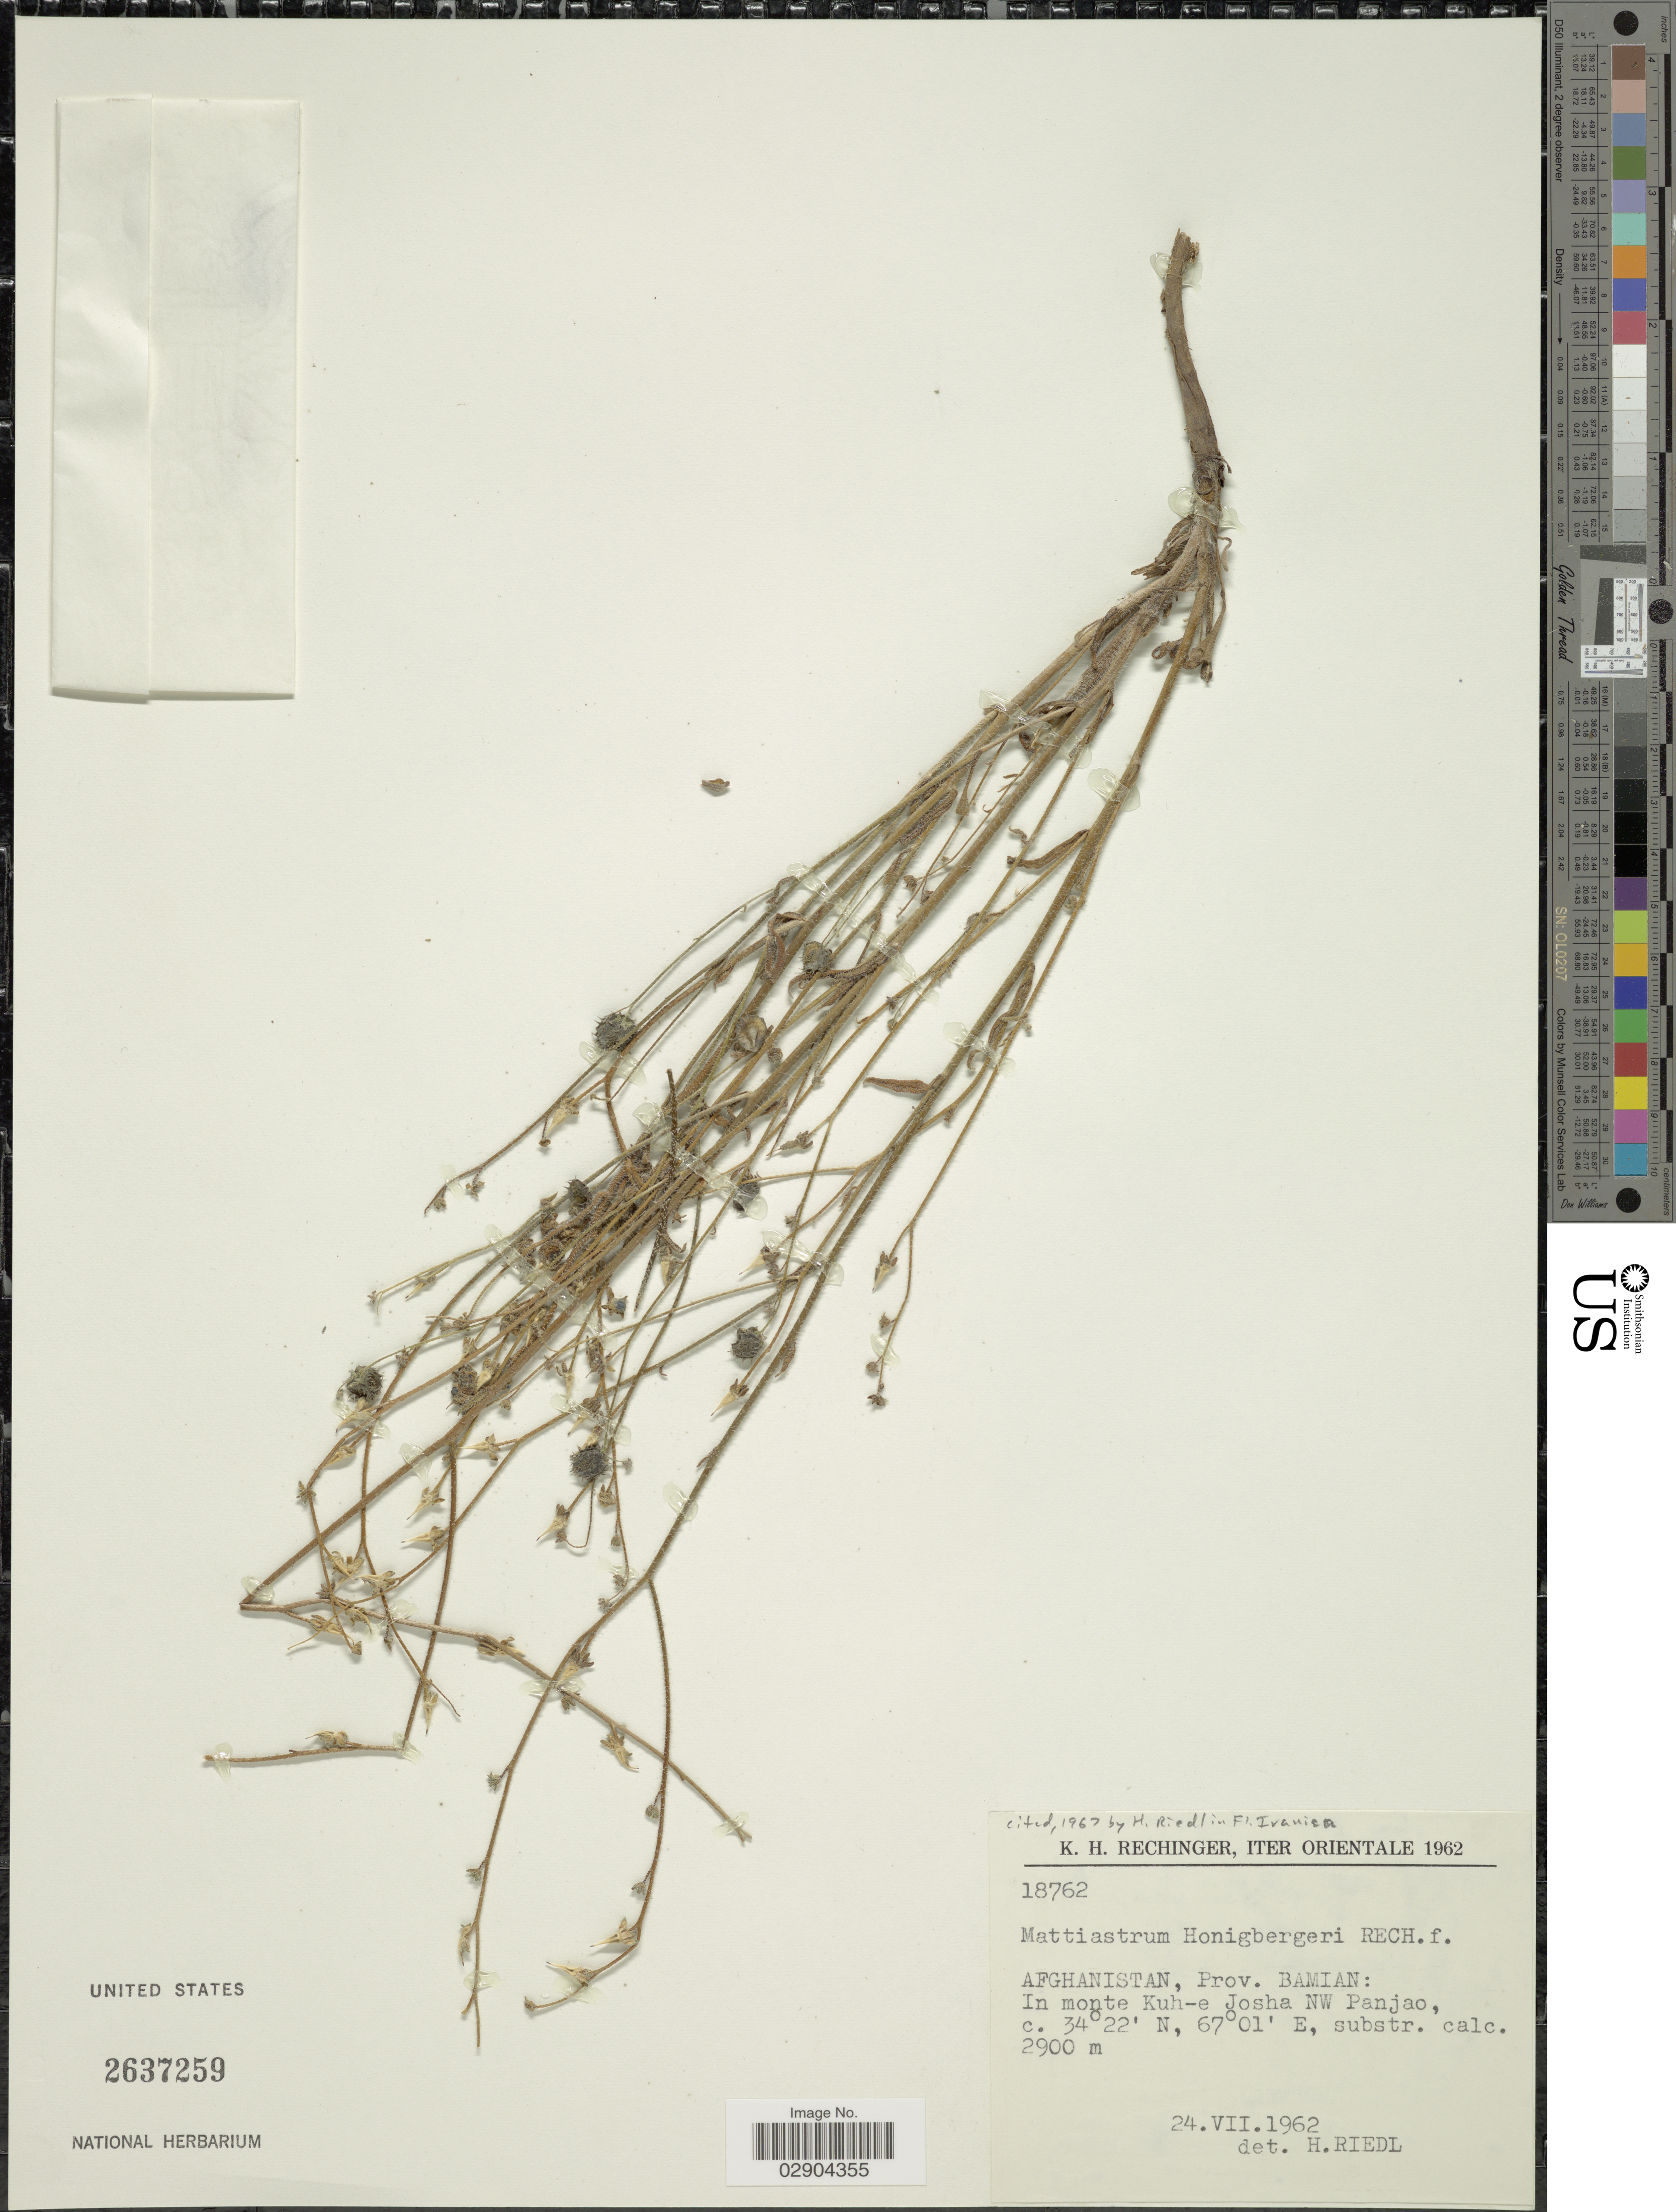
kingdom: Plantae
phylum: Tracheophyta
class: Magnoliopsida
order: Boraginales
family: Boraginaceae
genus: Mattiastrum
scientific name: Mattiastrum asperum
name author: (Stocks) Brand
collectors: K. H. Rechinger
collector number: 18762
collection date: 1962-07-24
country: Afghanistan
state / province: Bamian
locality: Prov. Bamian: In monte Kuh-e Josha NW Panjao.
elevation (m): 2900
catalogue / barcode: US 2637259